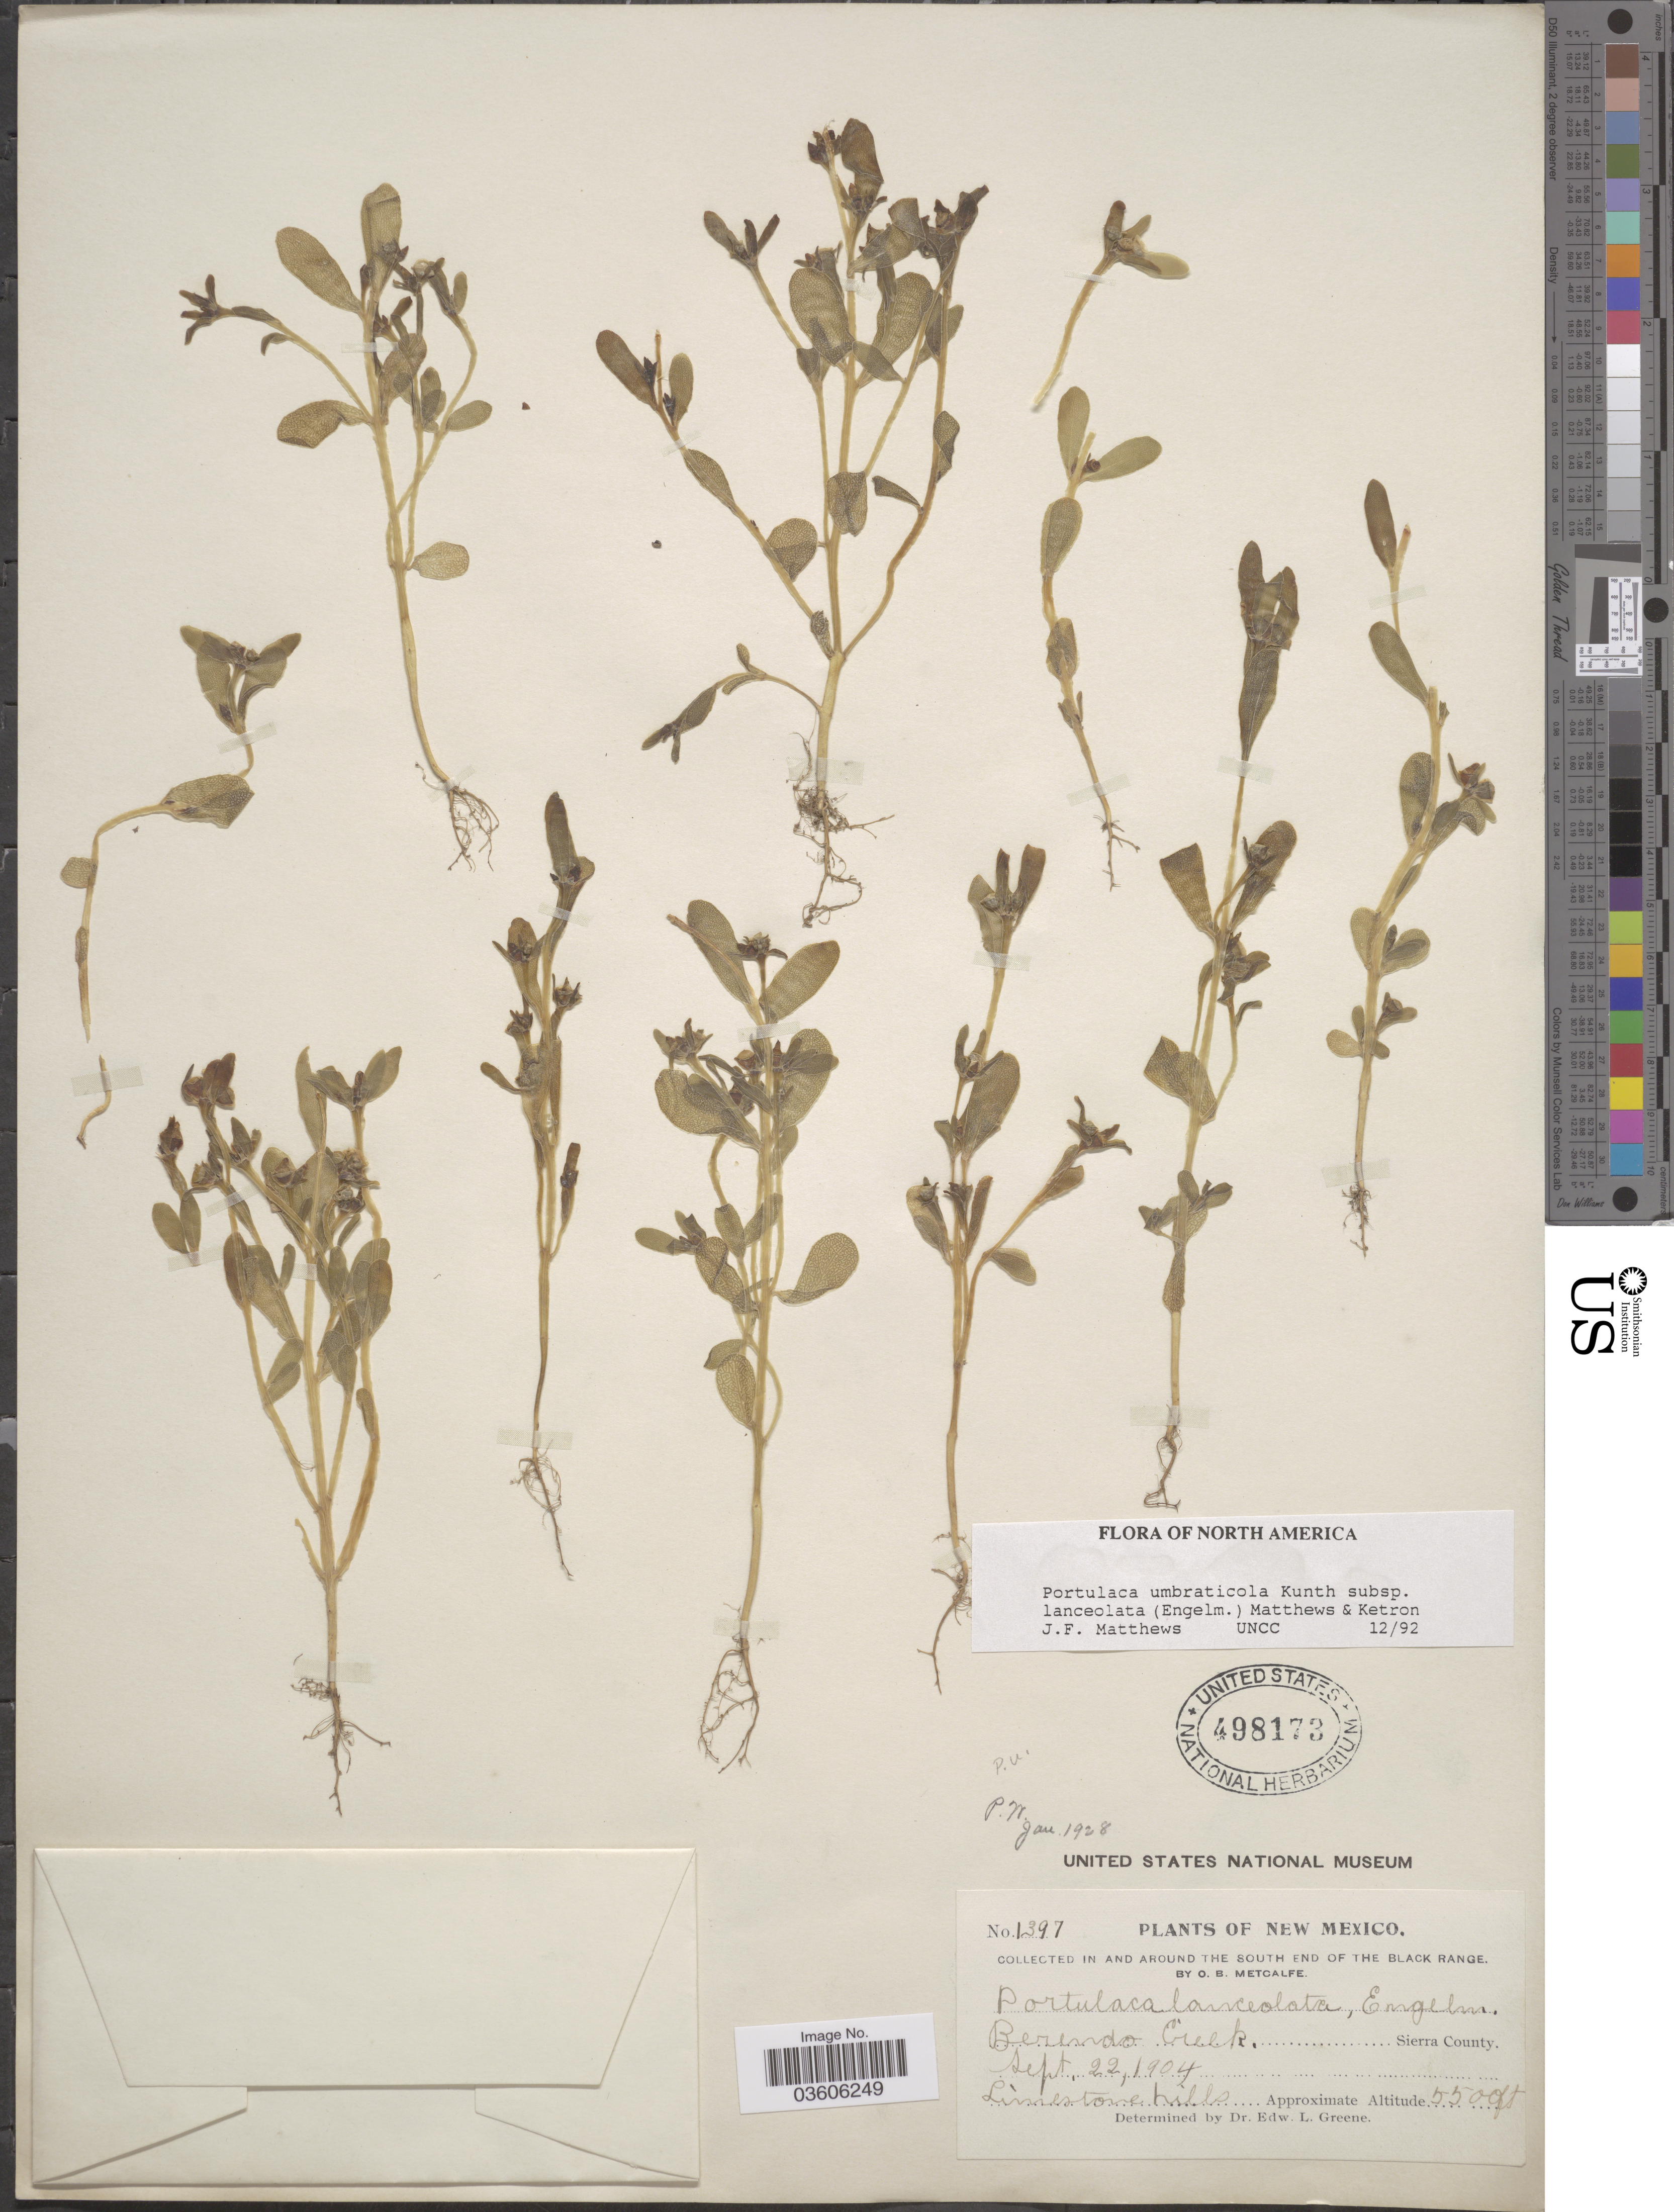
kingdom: Plantae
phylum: Tracheophyta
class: Magnoliopsida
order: Caryophyllales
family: Portulacaceae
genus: Portulaca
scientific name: Portulaca umbraticola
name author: Kunth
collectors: O. B. Metcalfe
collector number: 1397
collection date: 1904-09-22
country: United States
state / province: New Mexico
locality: In and around the south end of the Black Range. Berendo Creek, Sierra County.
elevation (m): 1676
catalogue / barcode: US 498173